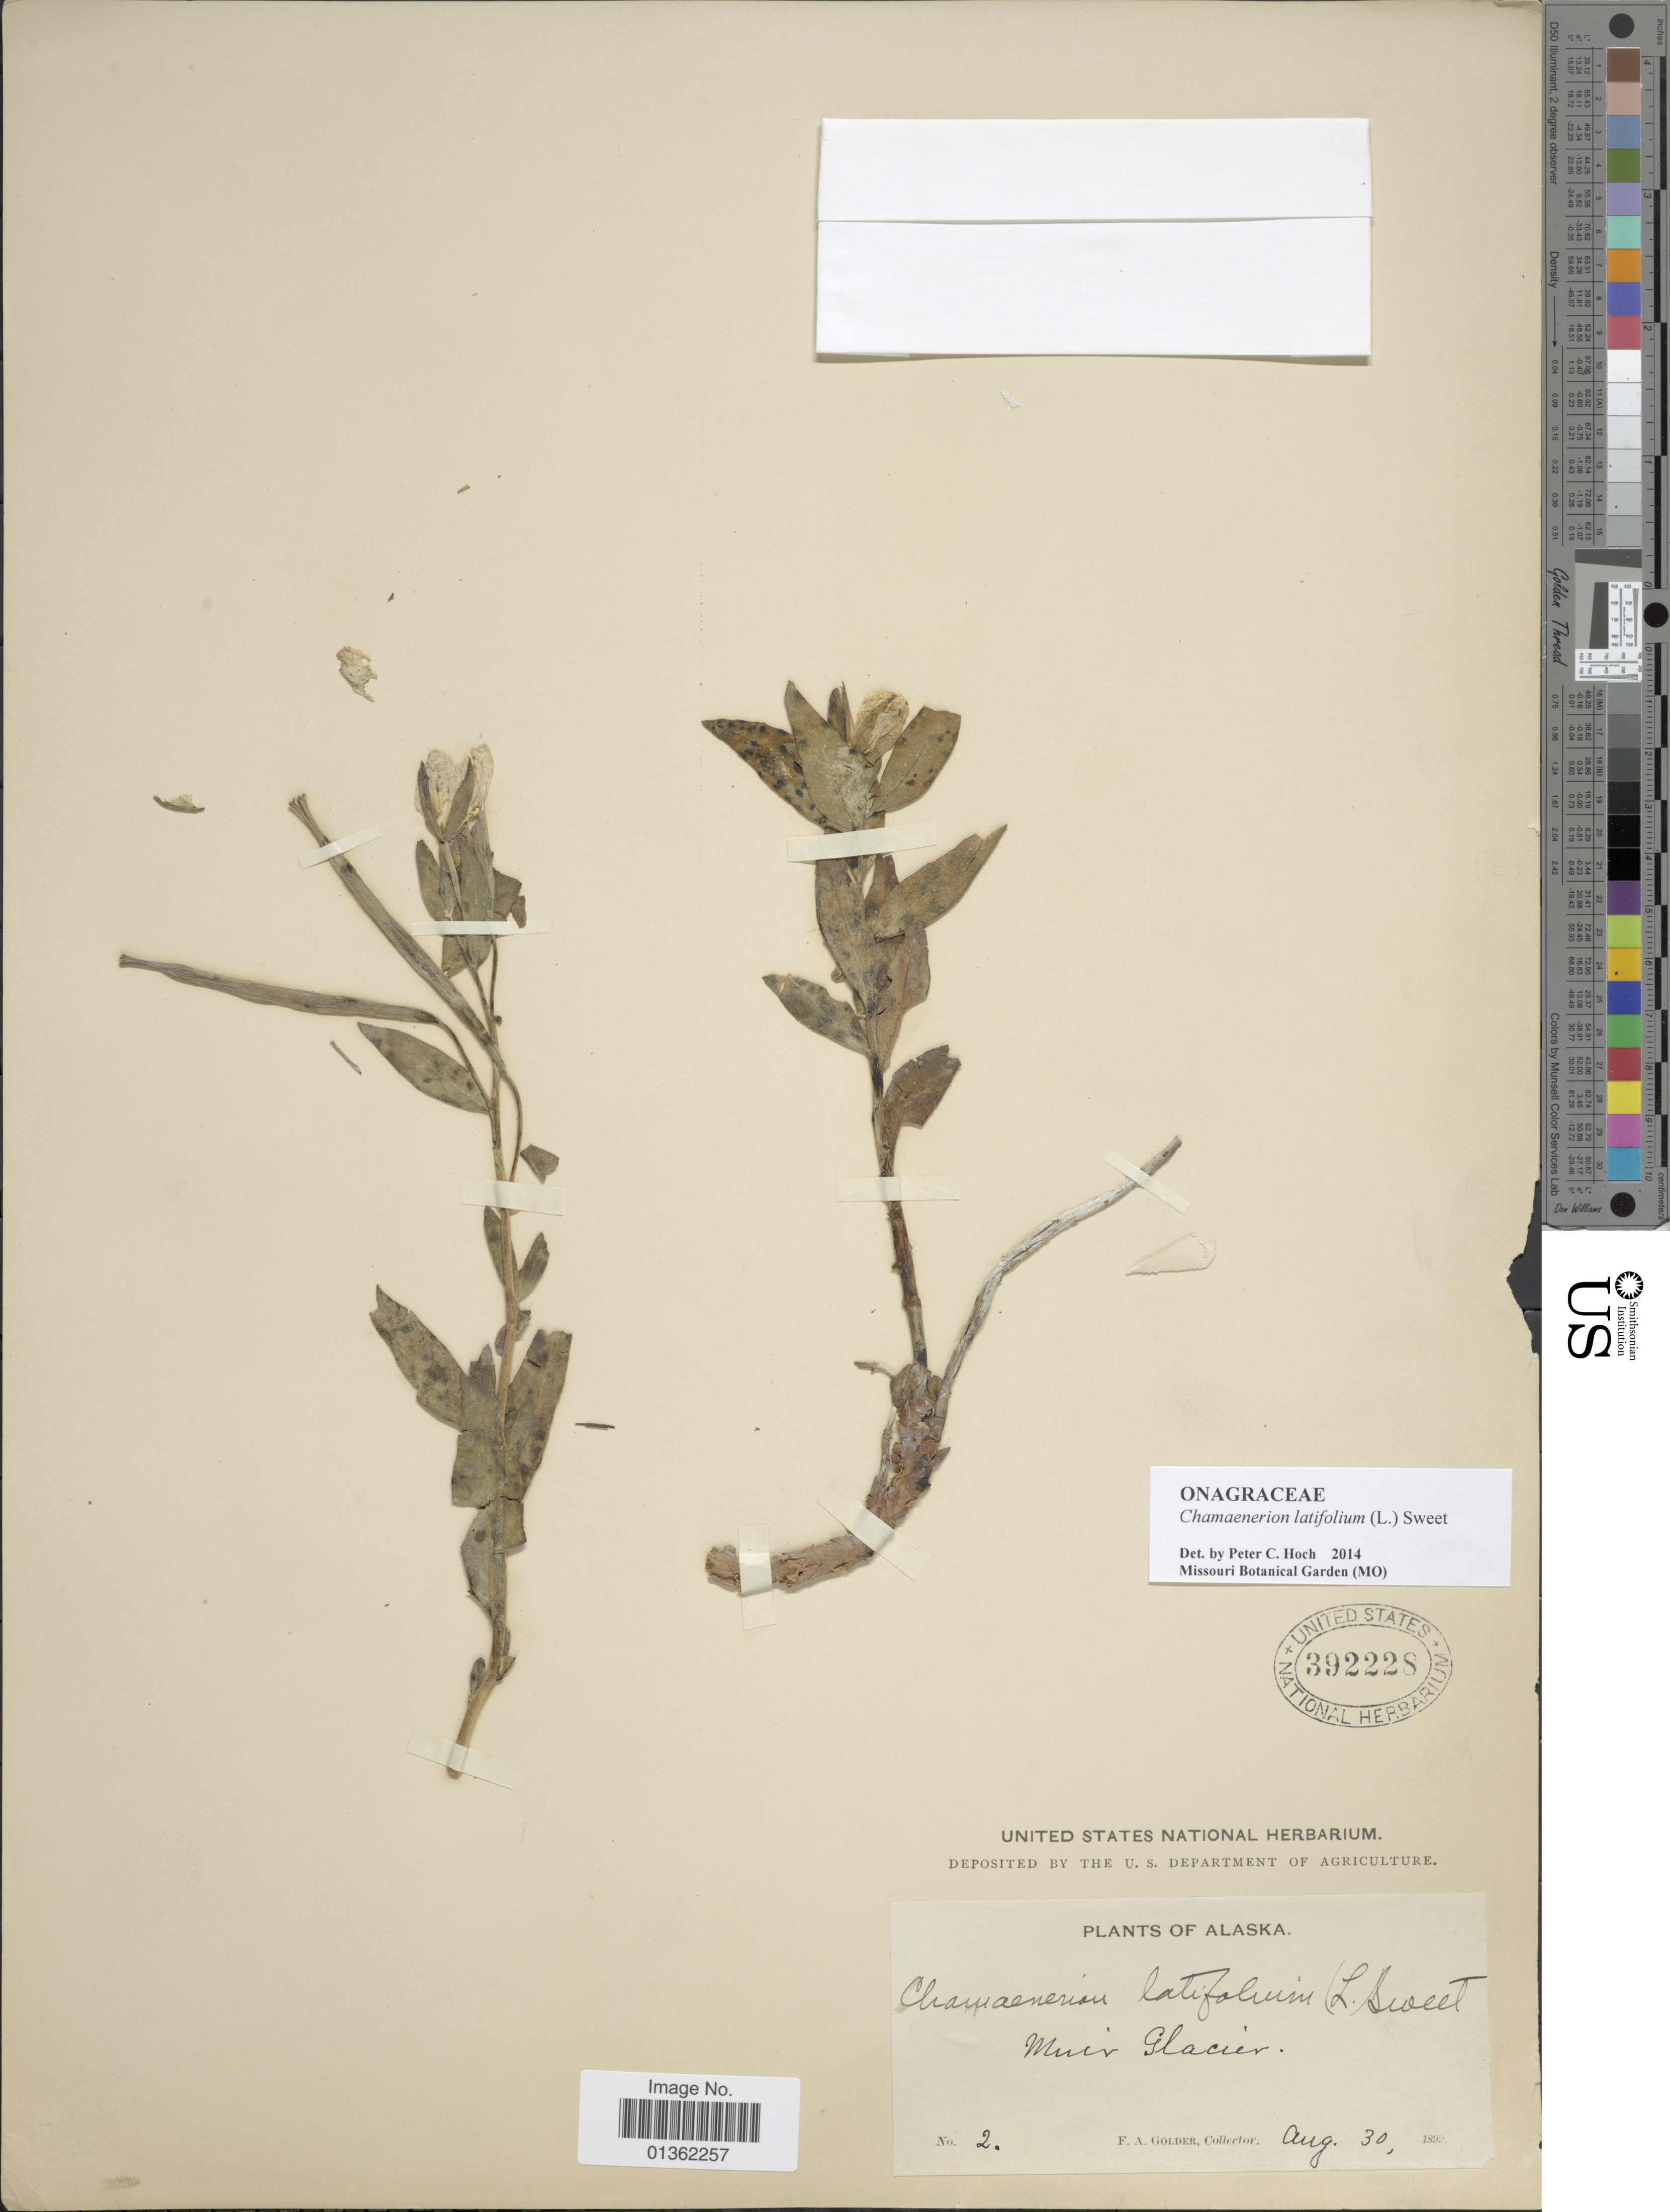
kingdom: Plantae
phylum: Tracheophyta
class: Magnoliopsida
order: Myrtales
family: Onagraceae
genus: Chamaenerion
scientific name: Chamaenerion latifolium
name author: (L.) Th. Fr. & Lange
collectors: F. Golder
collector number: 2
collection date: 1899-08-30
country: United States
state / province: Alaska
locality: Muir Glacier.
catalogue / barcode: US 392228